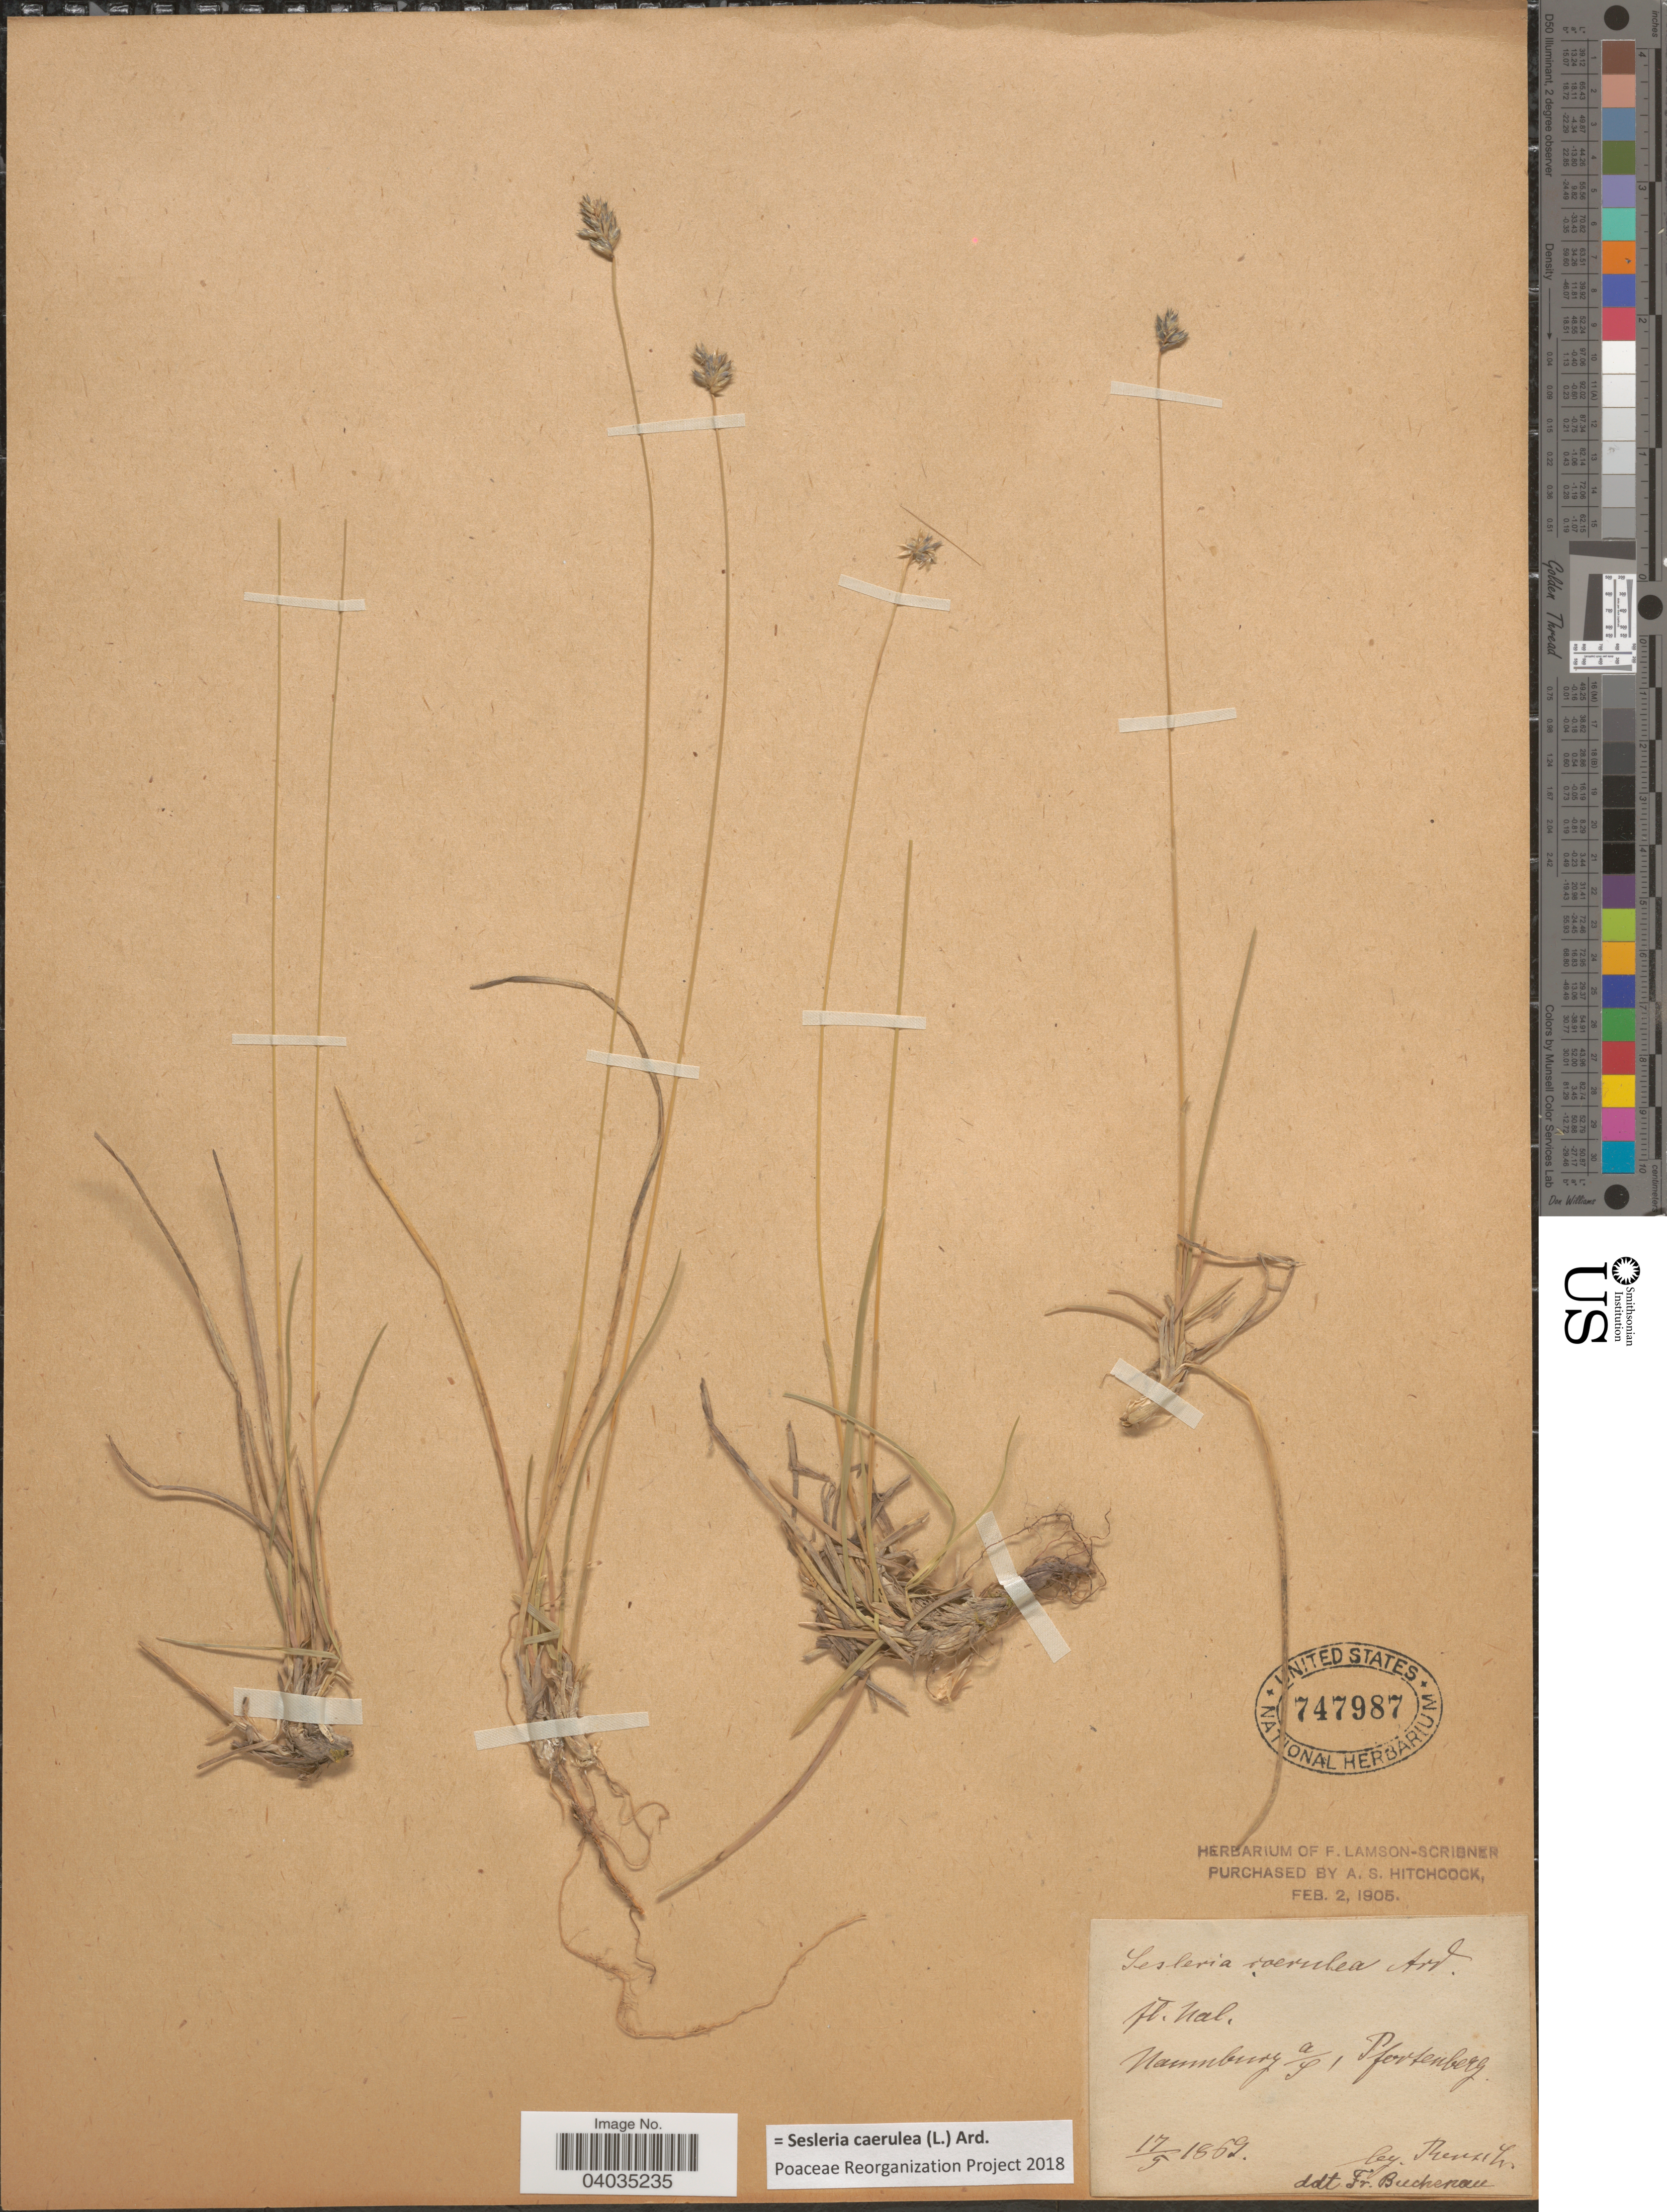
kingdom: Plantae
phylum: Tracheophyta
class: Liliopsida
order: Poales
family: Poaceae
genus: Sesleria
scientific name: Sesleria caerulea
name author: (L.) Ard.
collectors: -. Reverchon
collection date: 1869-09-17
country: Germany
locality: Naumberg a/y, Pfortenberg.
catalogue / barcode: US 747987